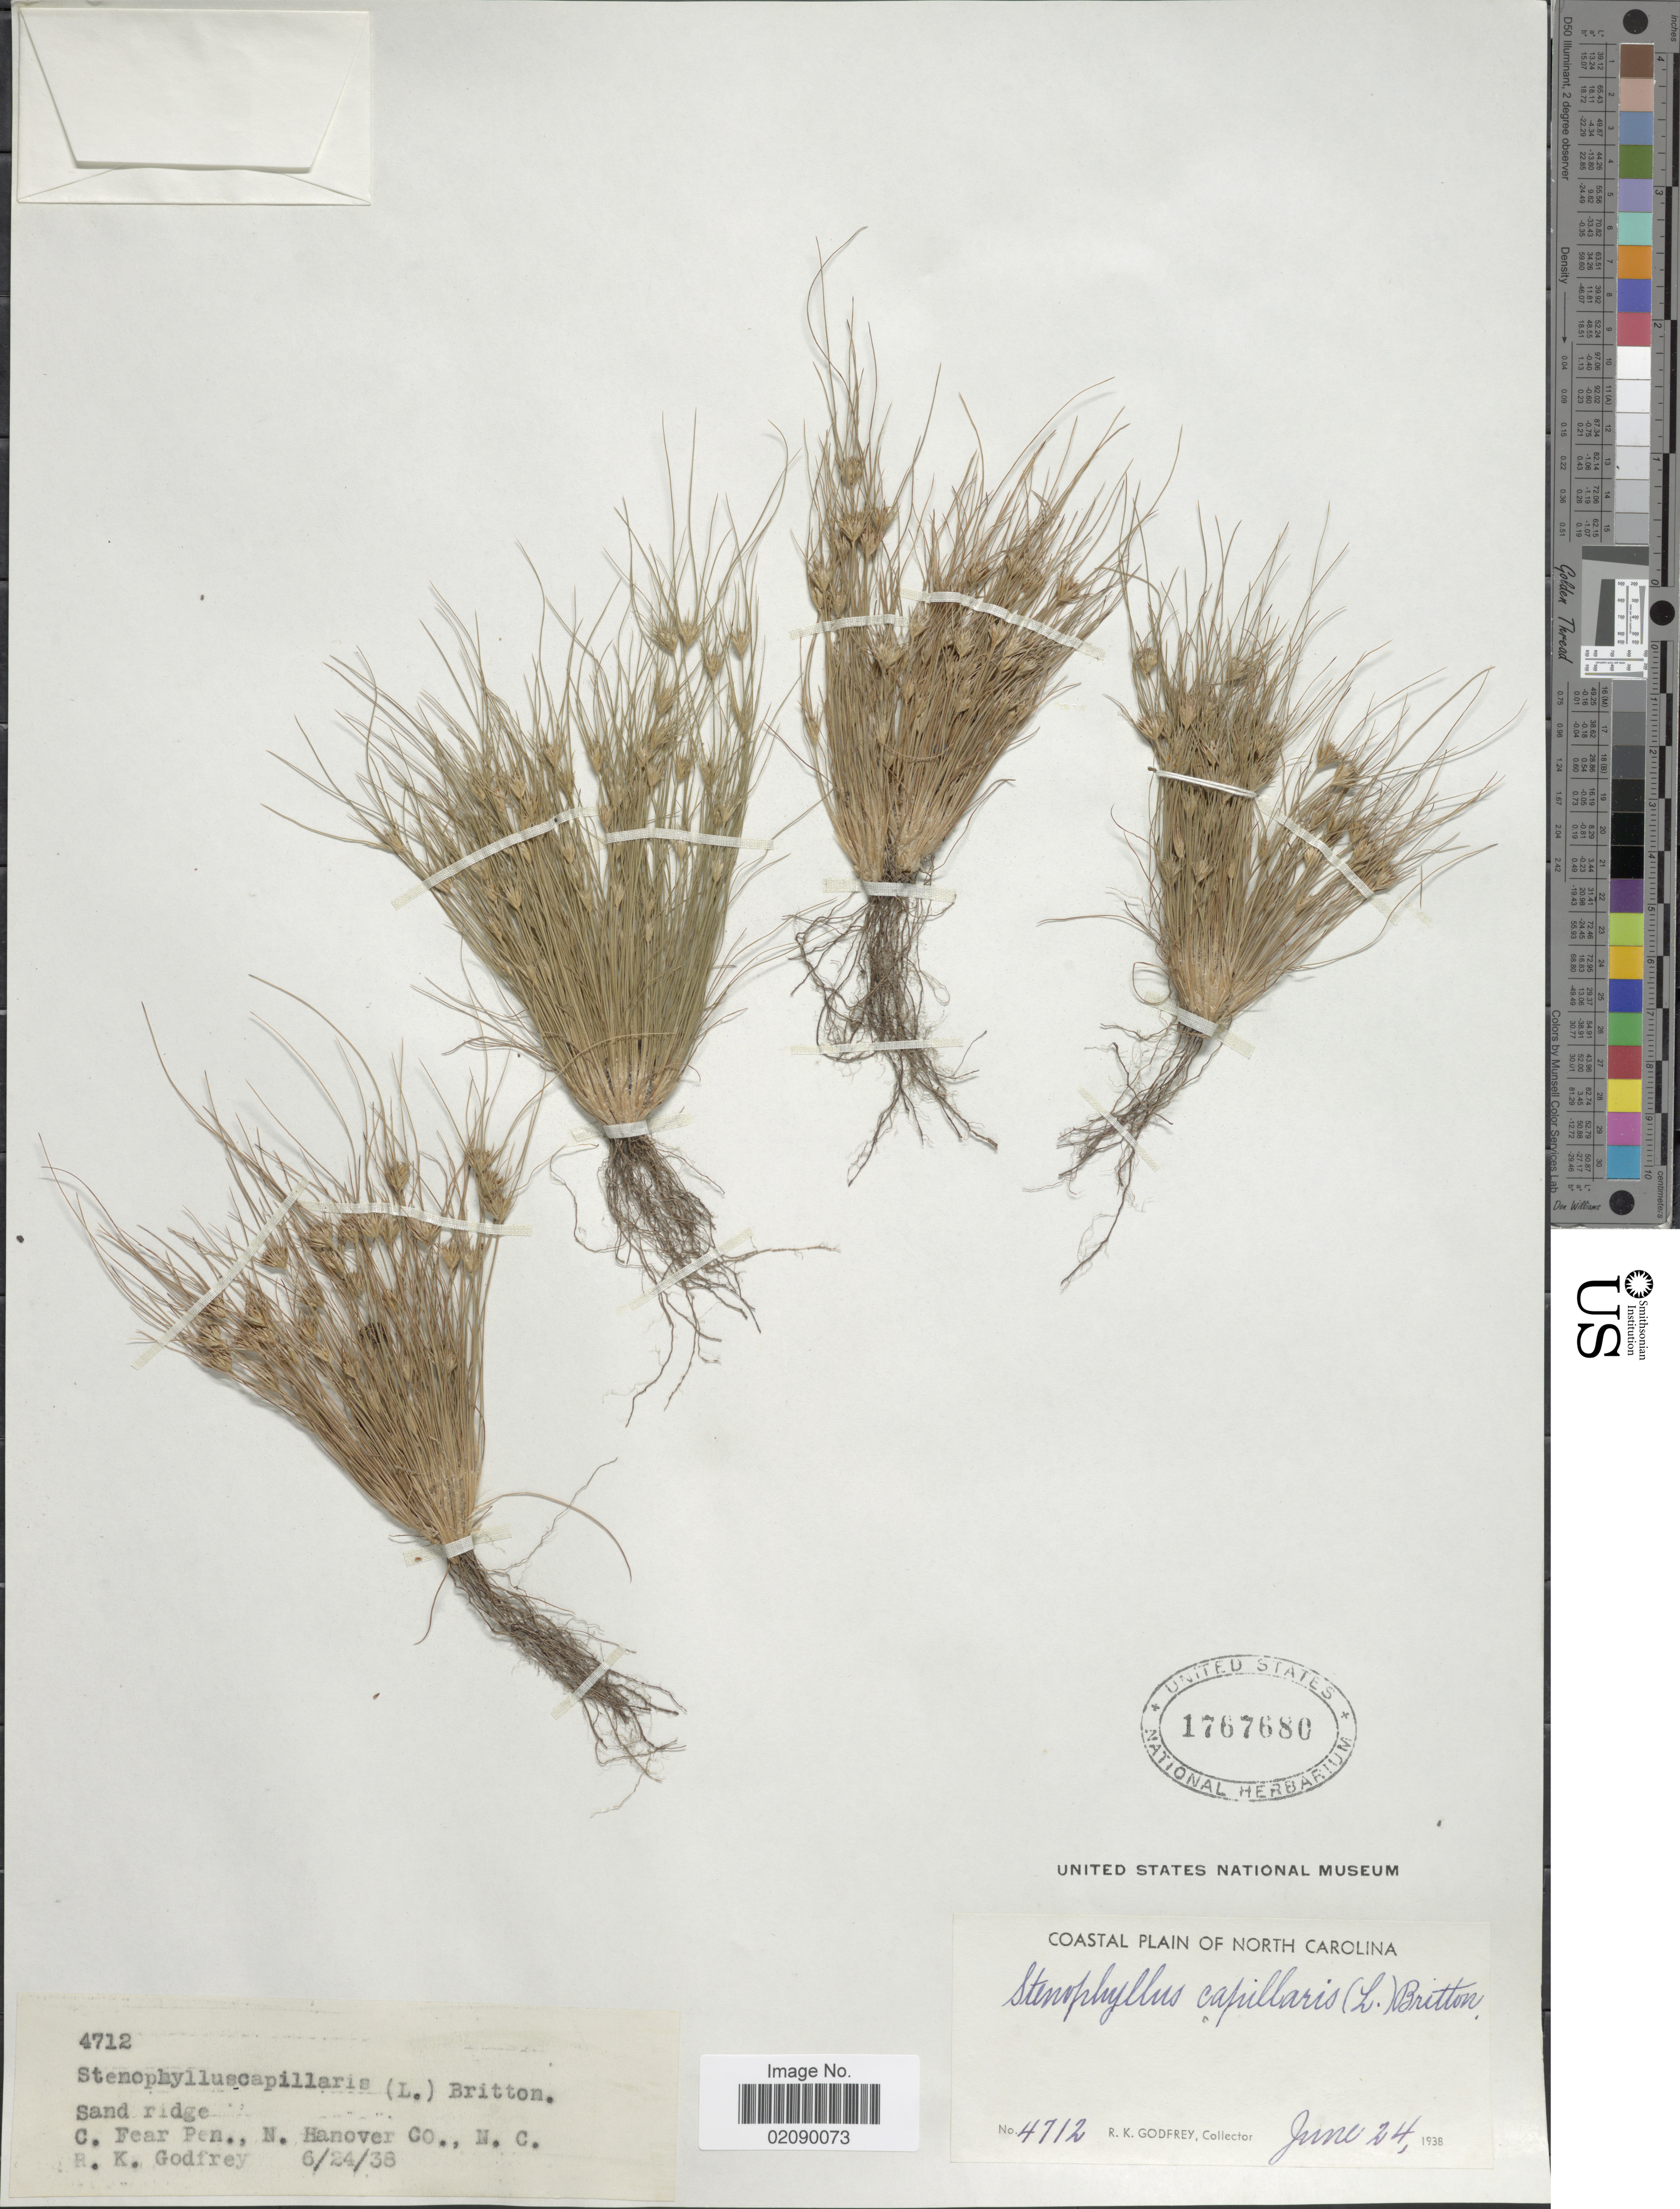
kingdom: Plantae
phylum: Tracheophyta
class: Liliopsida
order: Poales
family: Cyperaceae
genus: Bulbostylis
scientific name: Bulbostylis capillaris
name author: (L.) Kunth ex C.B. Clarke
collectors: R. K. Godfrey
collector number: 4712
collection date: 1938-06-24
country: United States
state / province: North Carolina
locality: Coastal Plain of North Carolina, Sand ridge, C Fear Pen., N, Hanover Co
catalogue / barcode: US 1767680